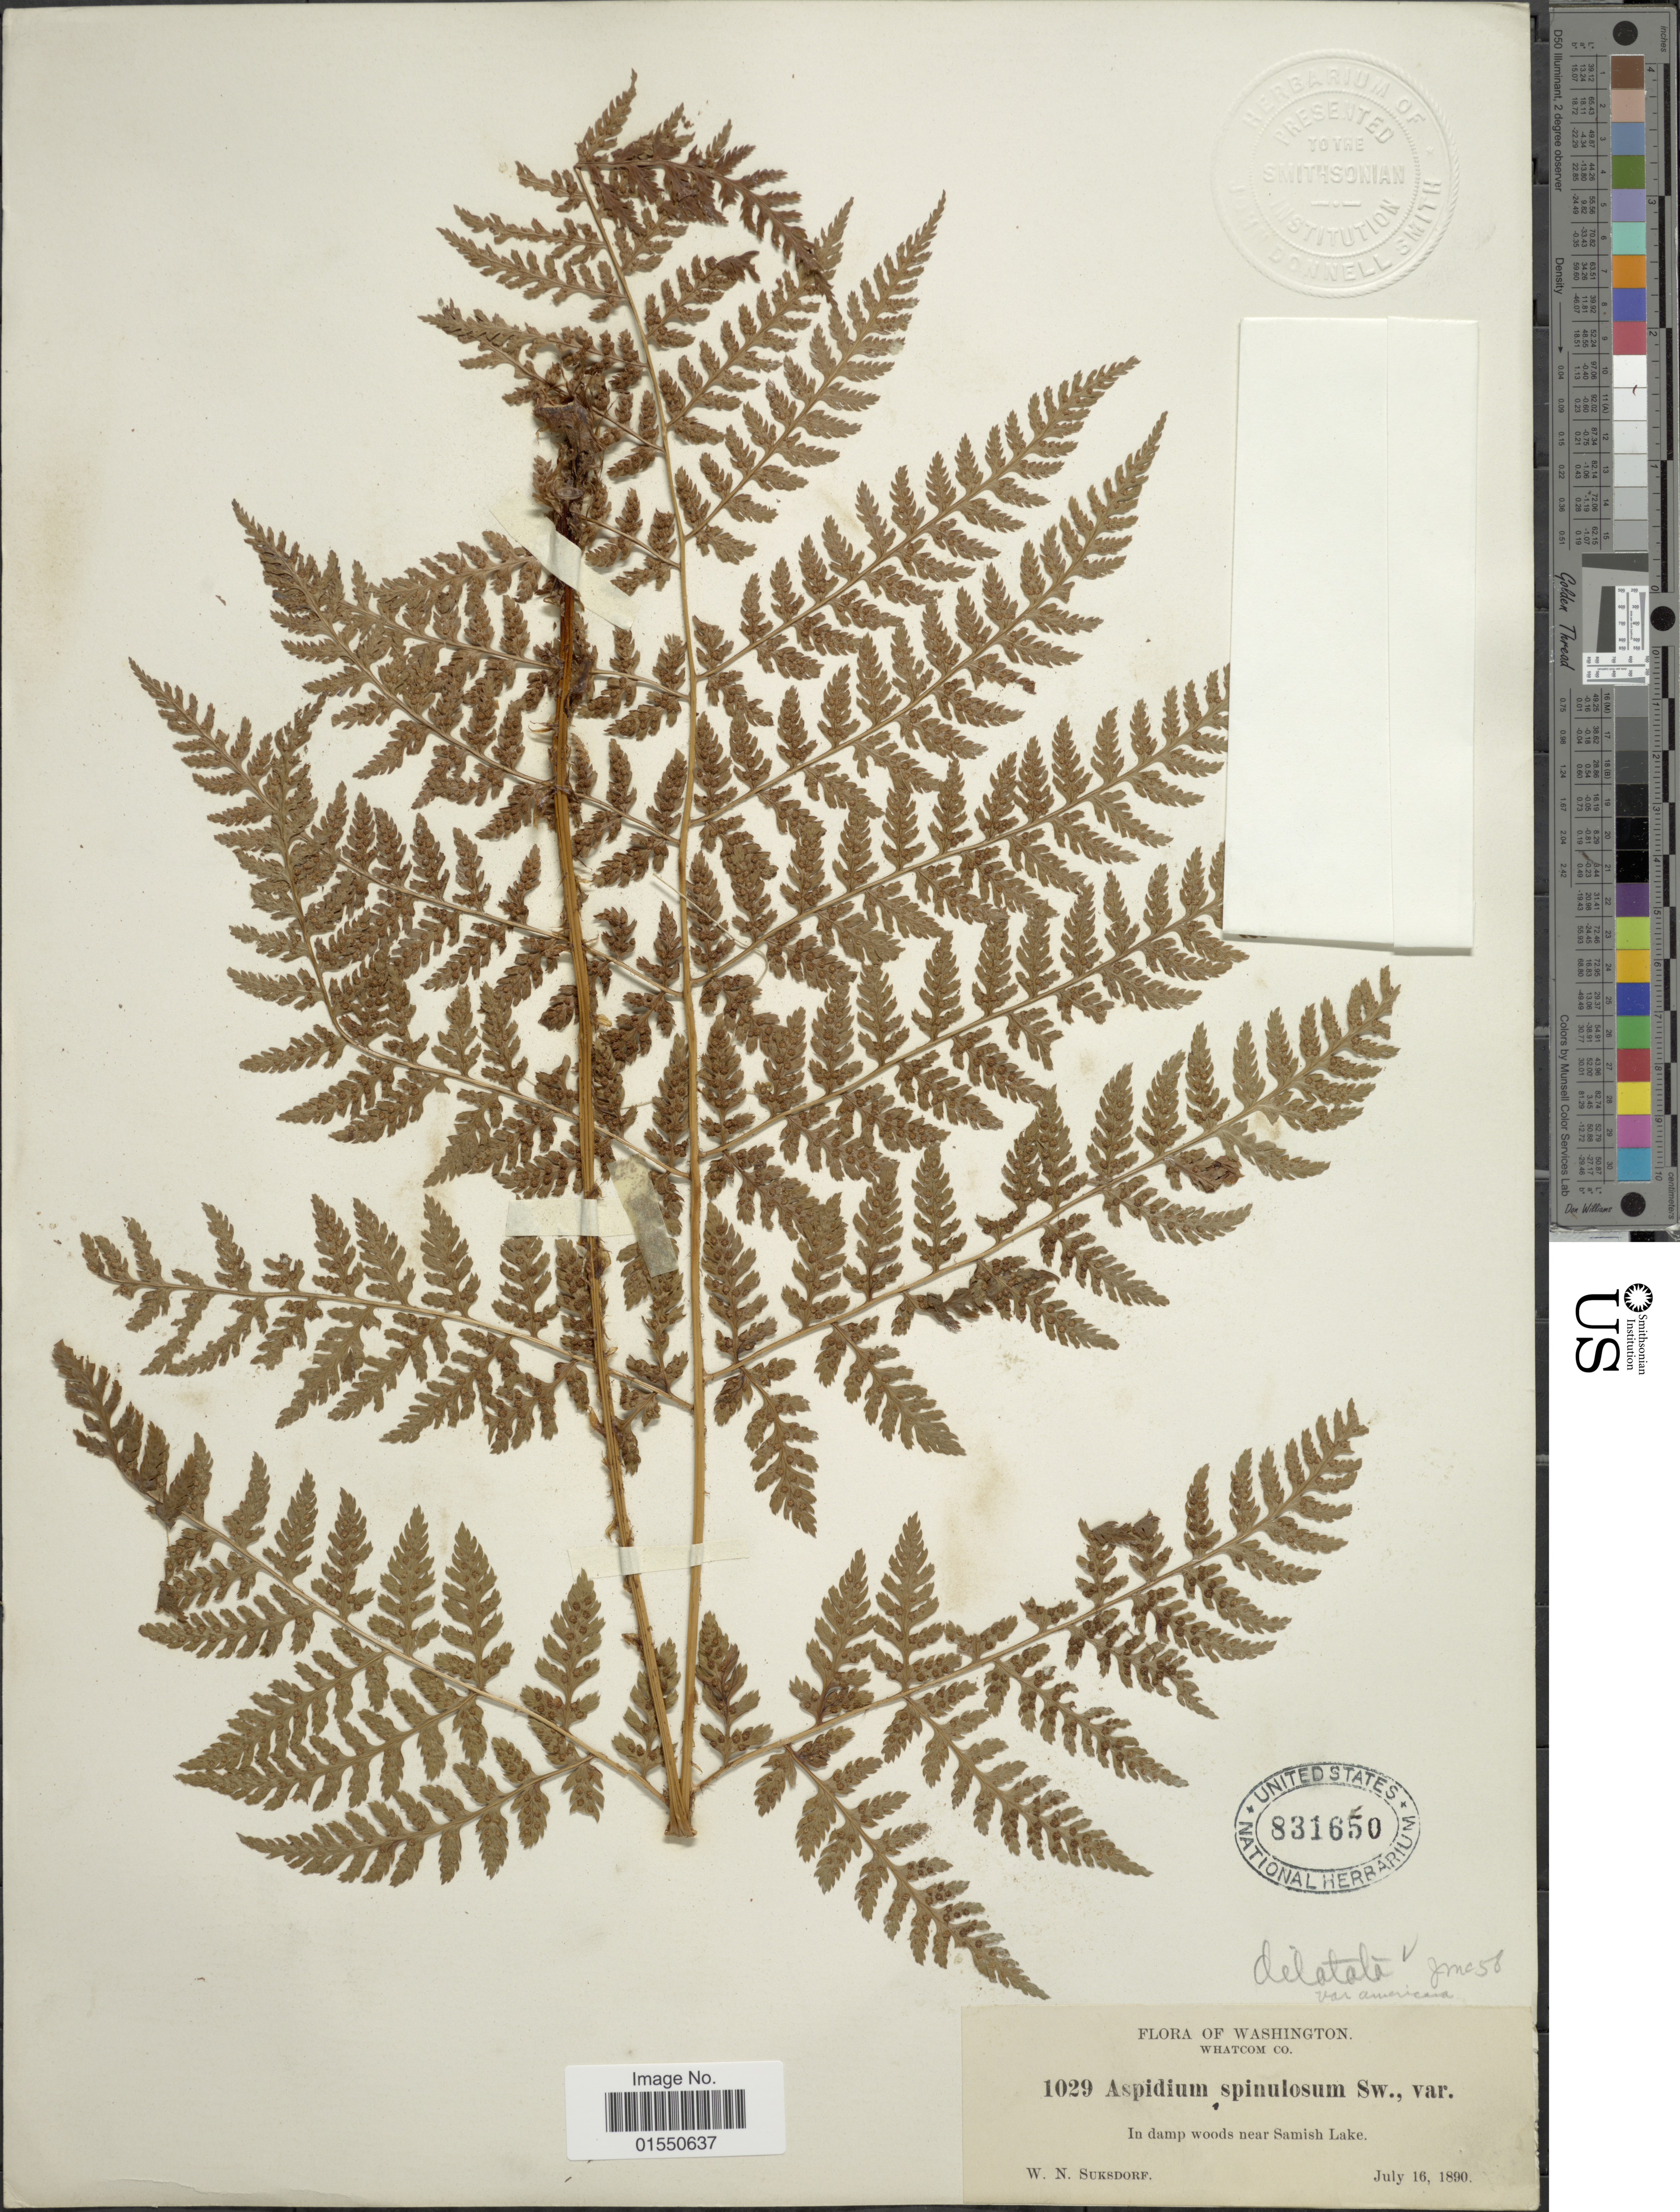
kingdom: Plantae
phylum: Tracheophyta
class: Polypodiopsida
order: Polypodiales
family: Dryopteridaceae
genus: Dryopteris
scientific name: Dryopteris expansa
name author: (C. Presl) Fraser-Jenk. & Jermy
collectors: W. N. Suksdorf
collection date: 1890-07-16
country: United States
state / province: Washington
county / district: Whatcom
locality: Whatcom Co. In damp woods near Samish Lake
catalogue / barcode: US 831650